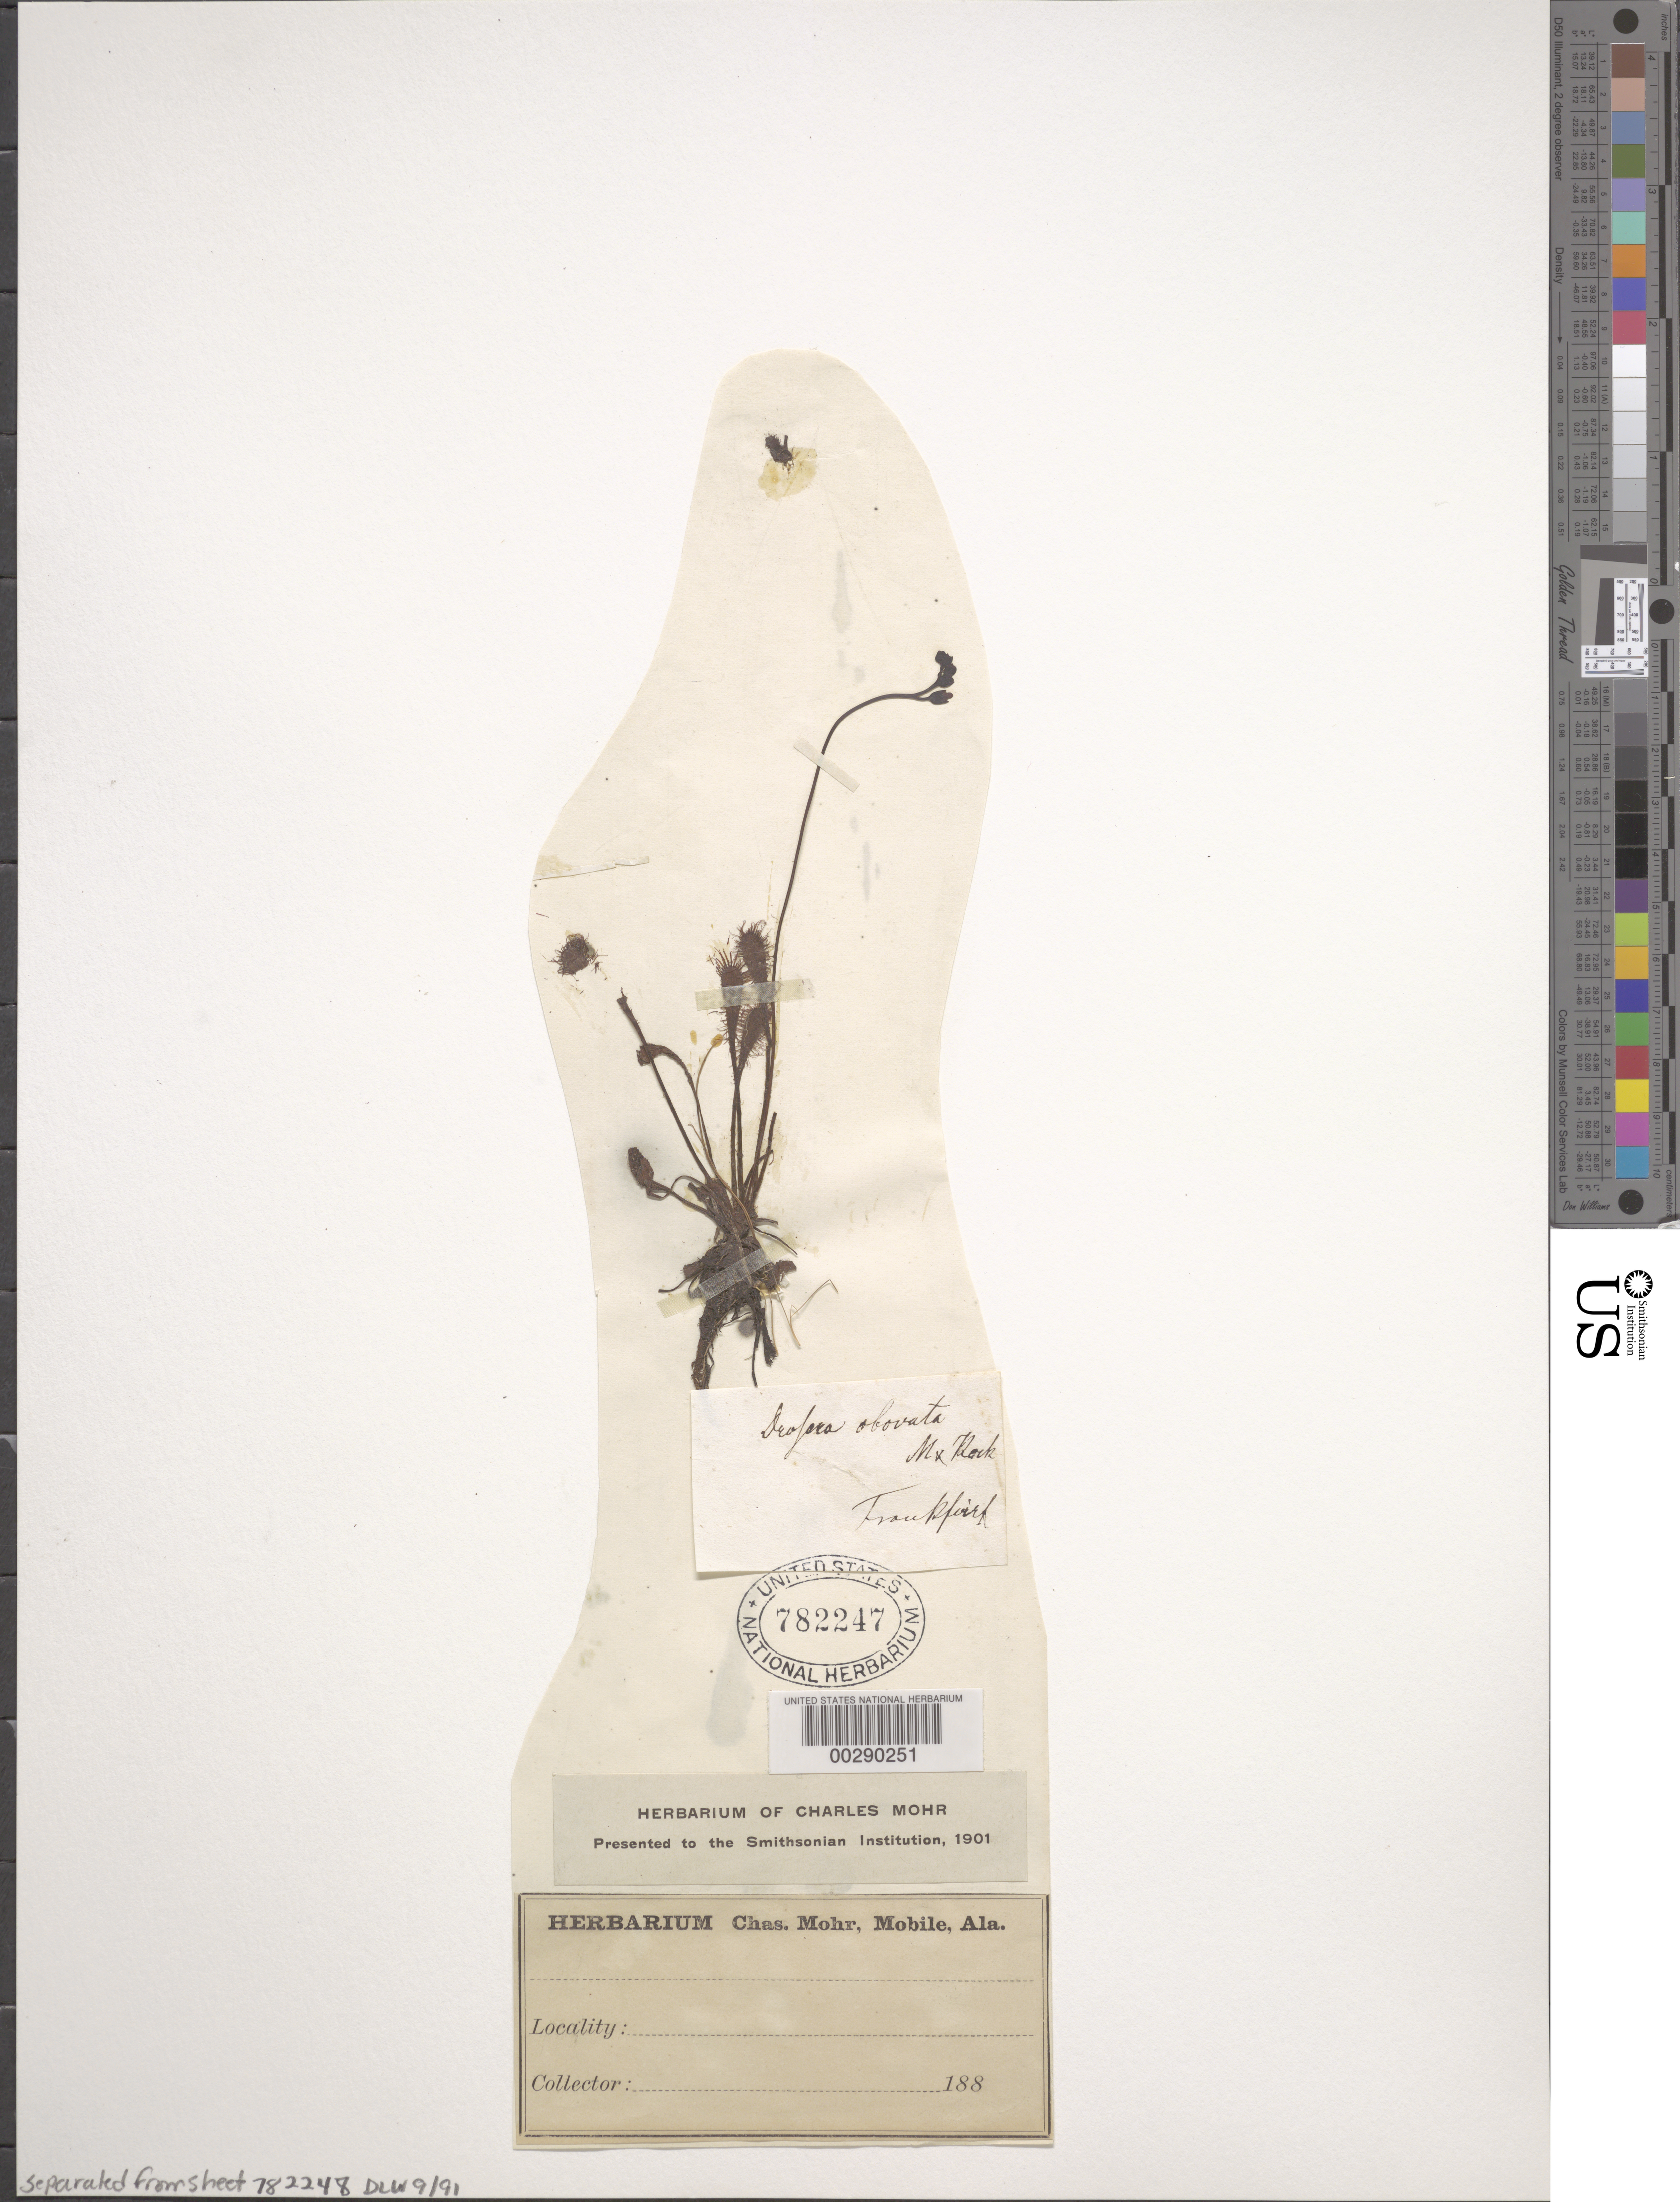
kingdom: Plantae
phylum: Tracheophyta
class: Magnoliopsida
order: Caryophyllales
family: Droseraceae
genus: Drosera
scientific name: Drosera obovata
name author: Mert. & Koch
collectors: ex herb. C. Mohr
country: Germany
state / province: Hesse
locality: Frankfort am main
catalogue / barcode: US 782247